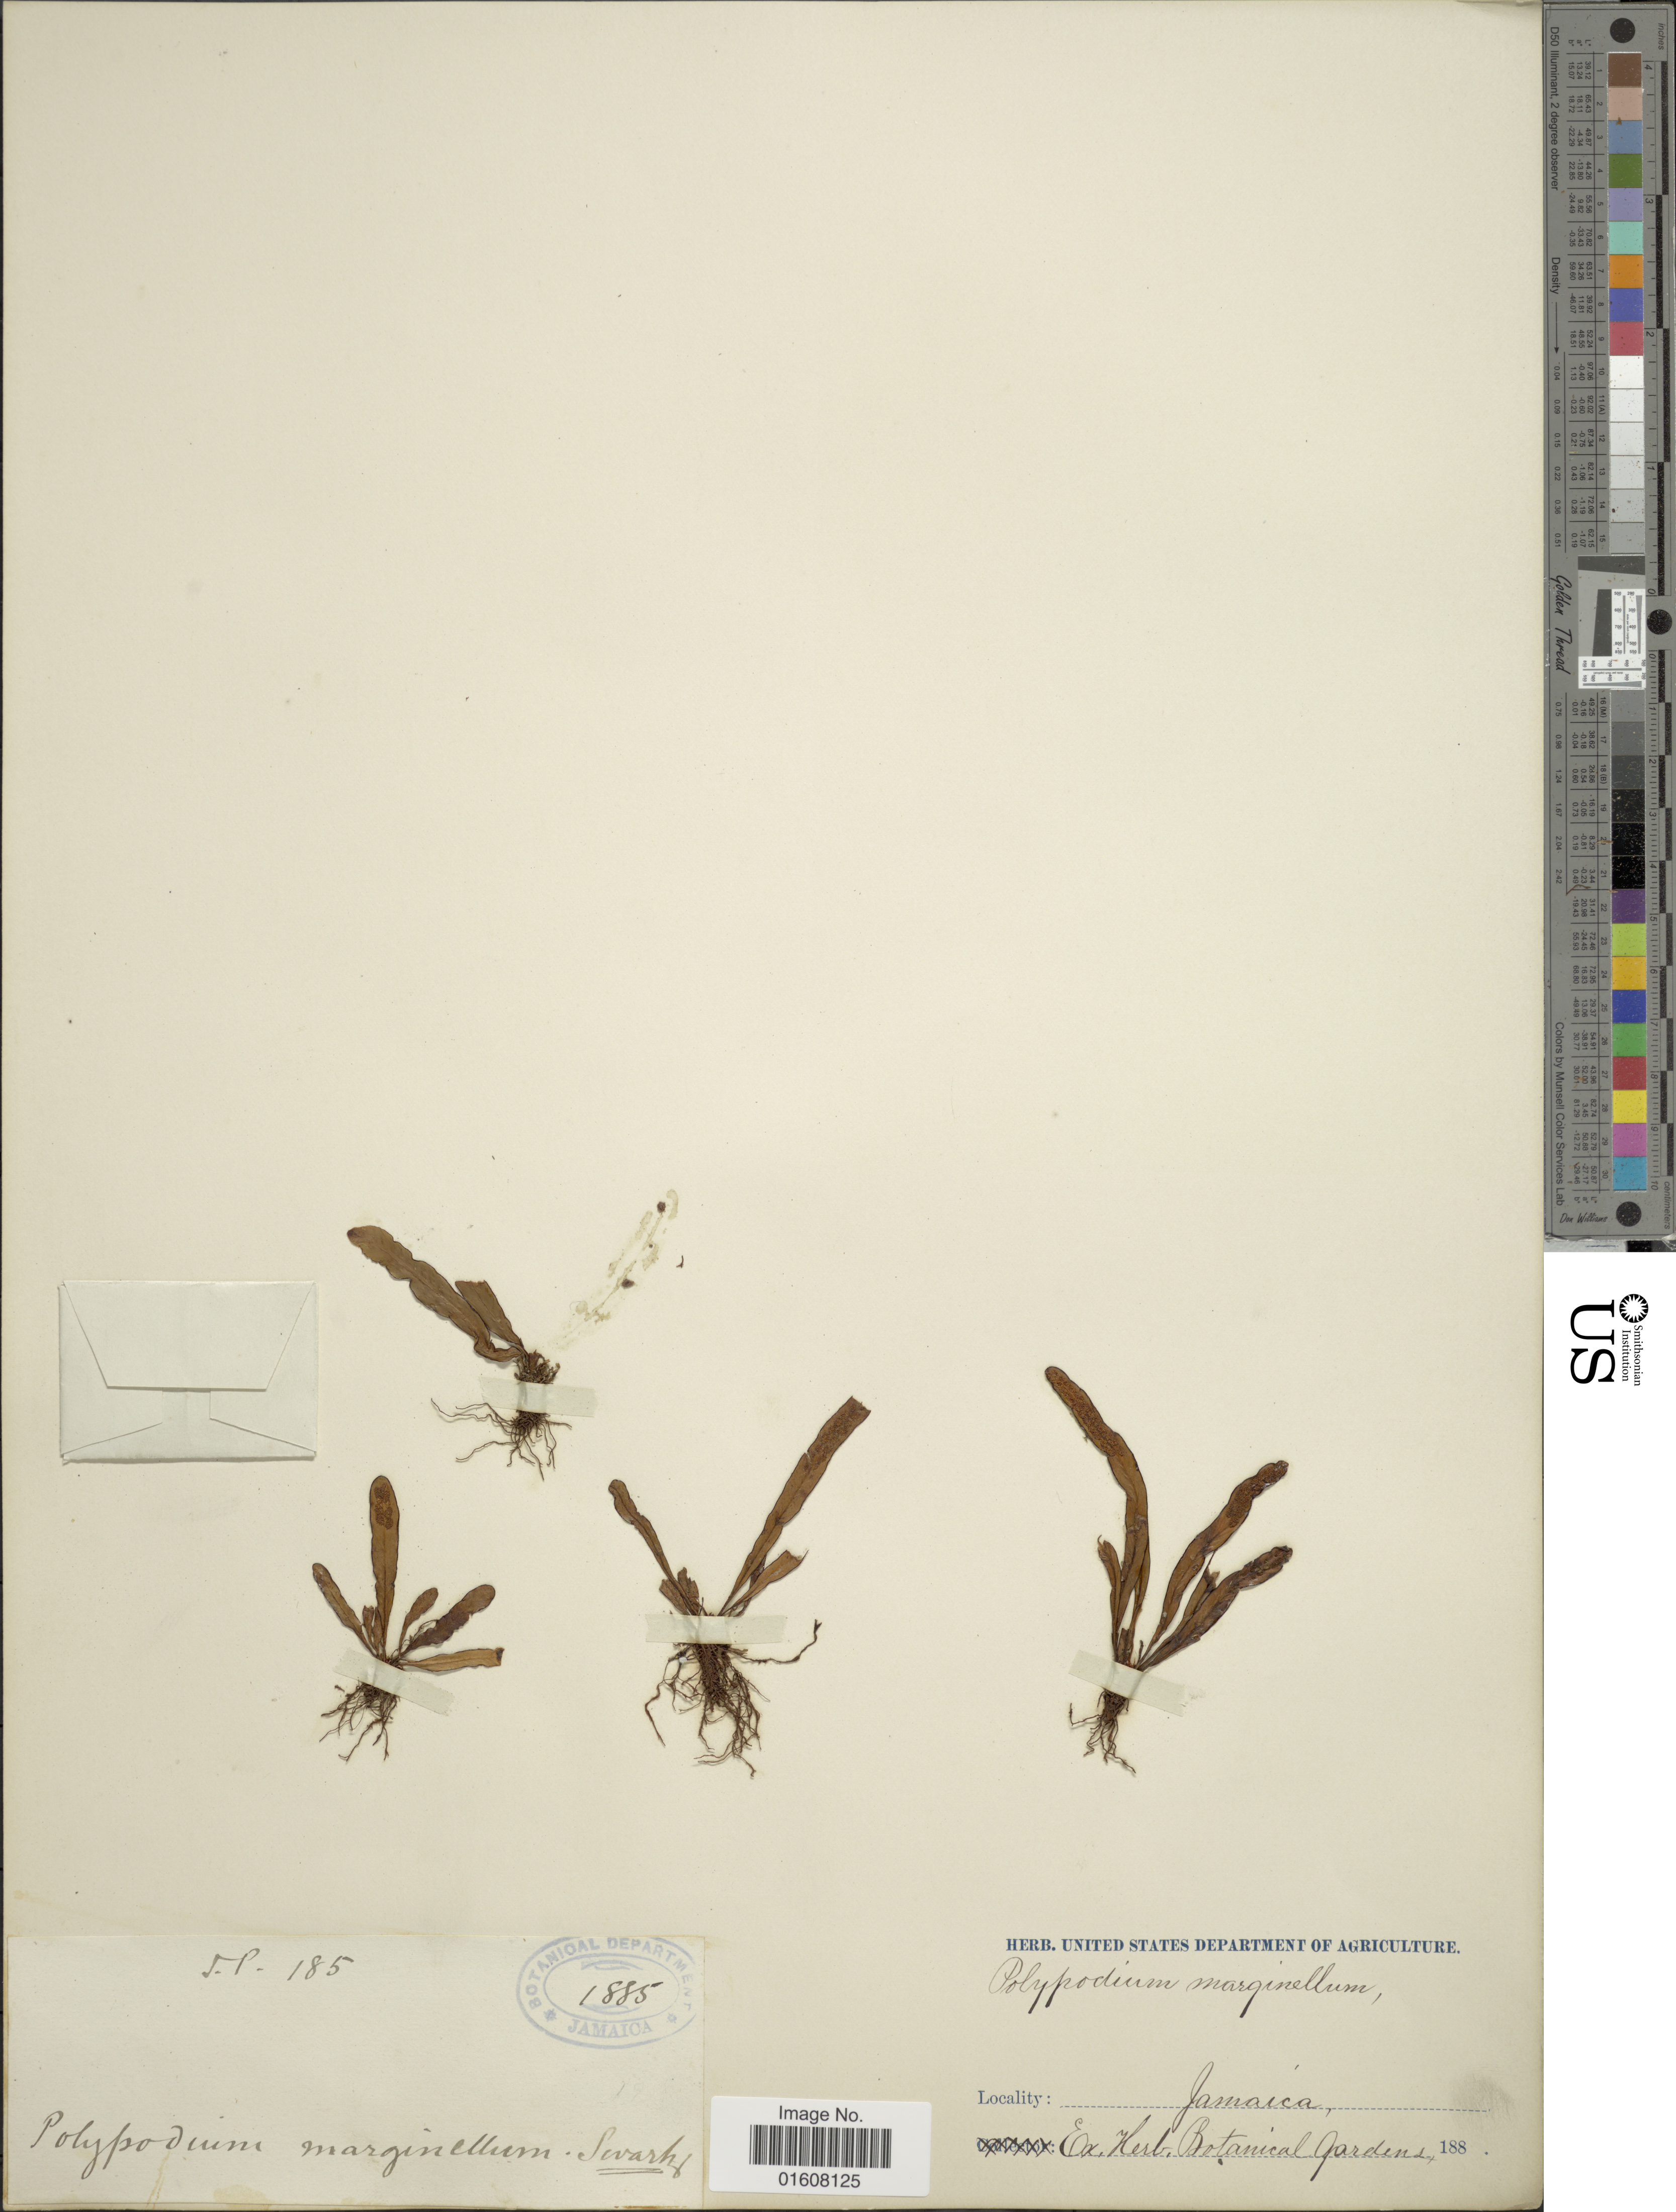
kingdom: Plantae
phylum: Tracheophyta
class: Polypodiopsida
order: Polypodiales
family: Polypodiaceae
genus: Grammitis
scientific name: Grammitis marginella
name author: (Sw.) Sw.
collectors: J.P.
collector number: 185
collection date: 1885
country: Jamaica